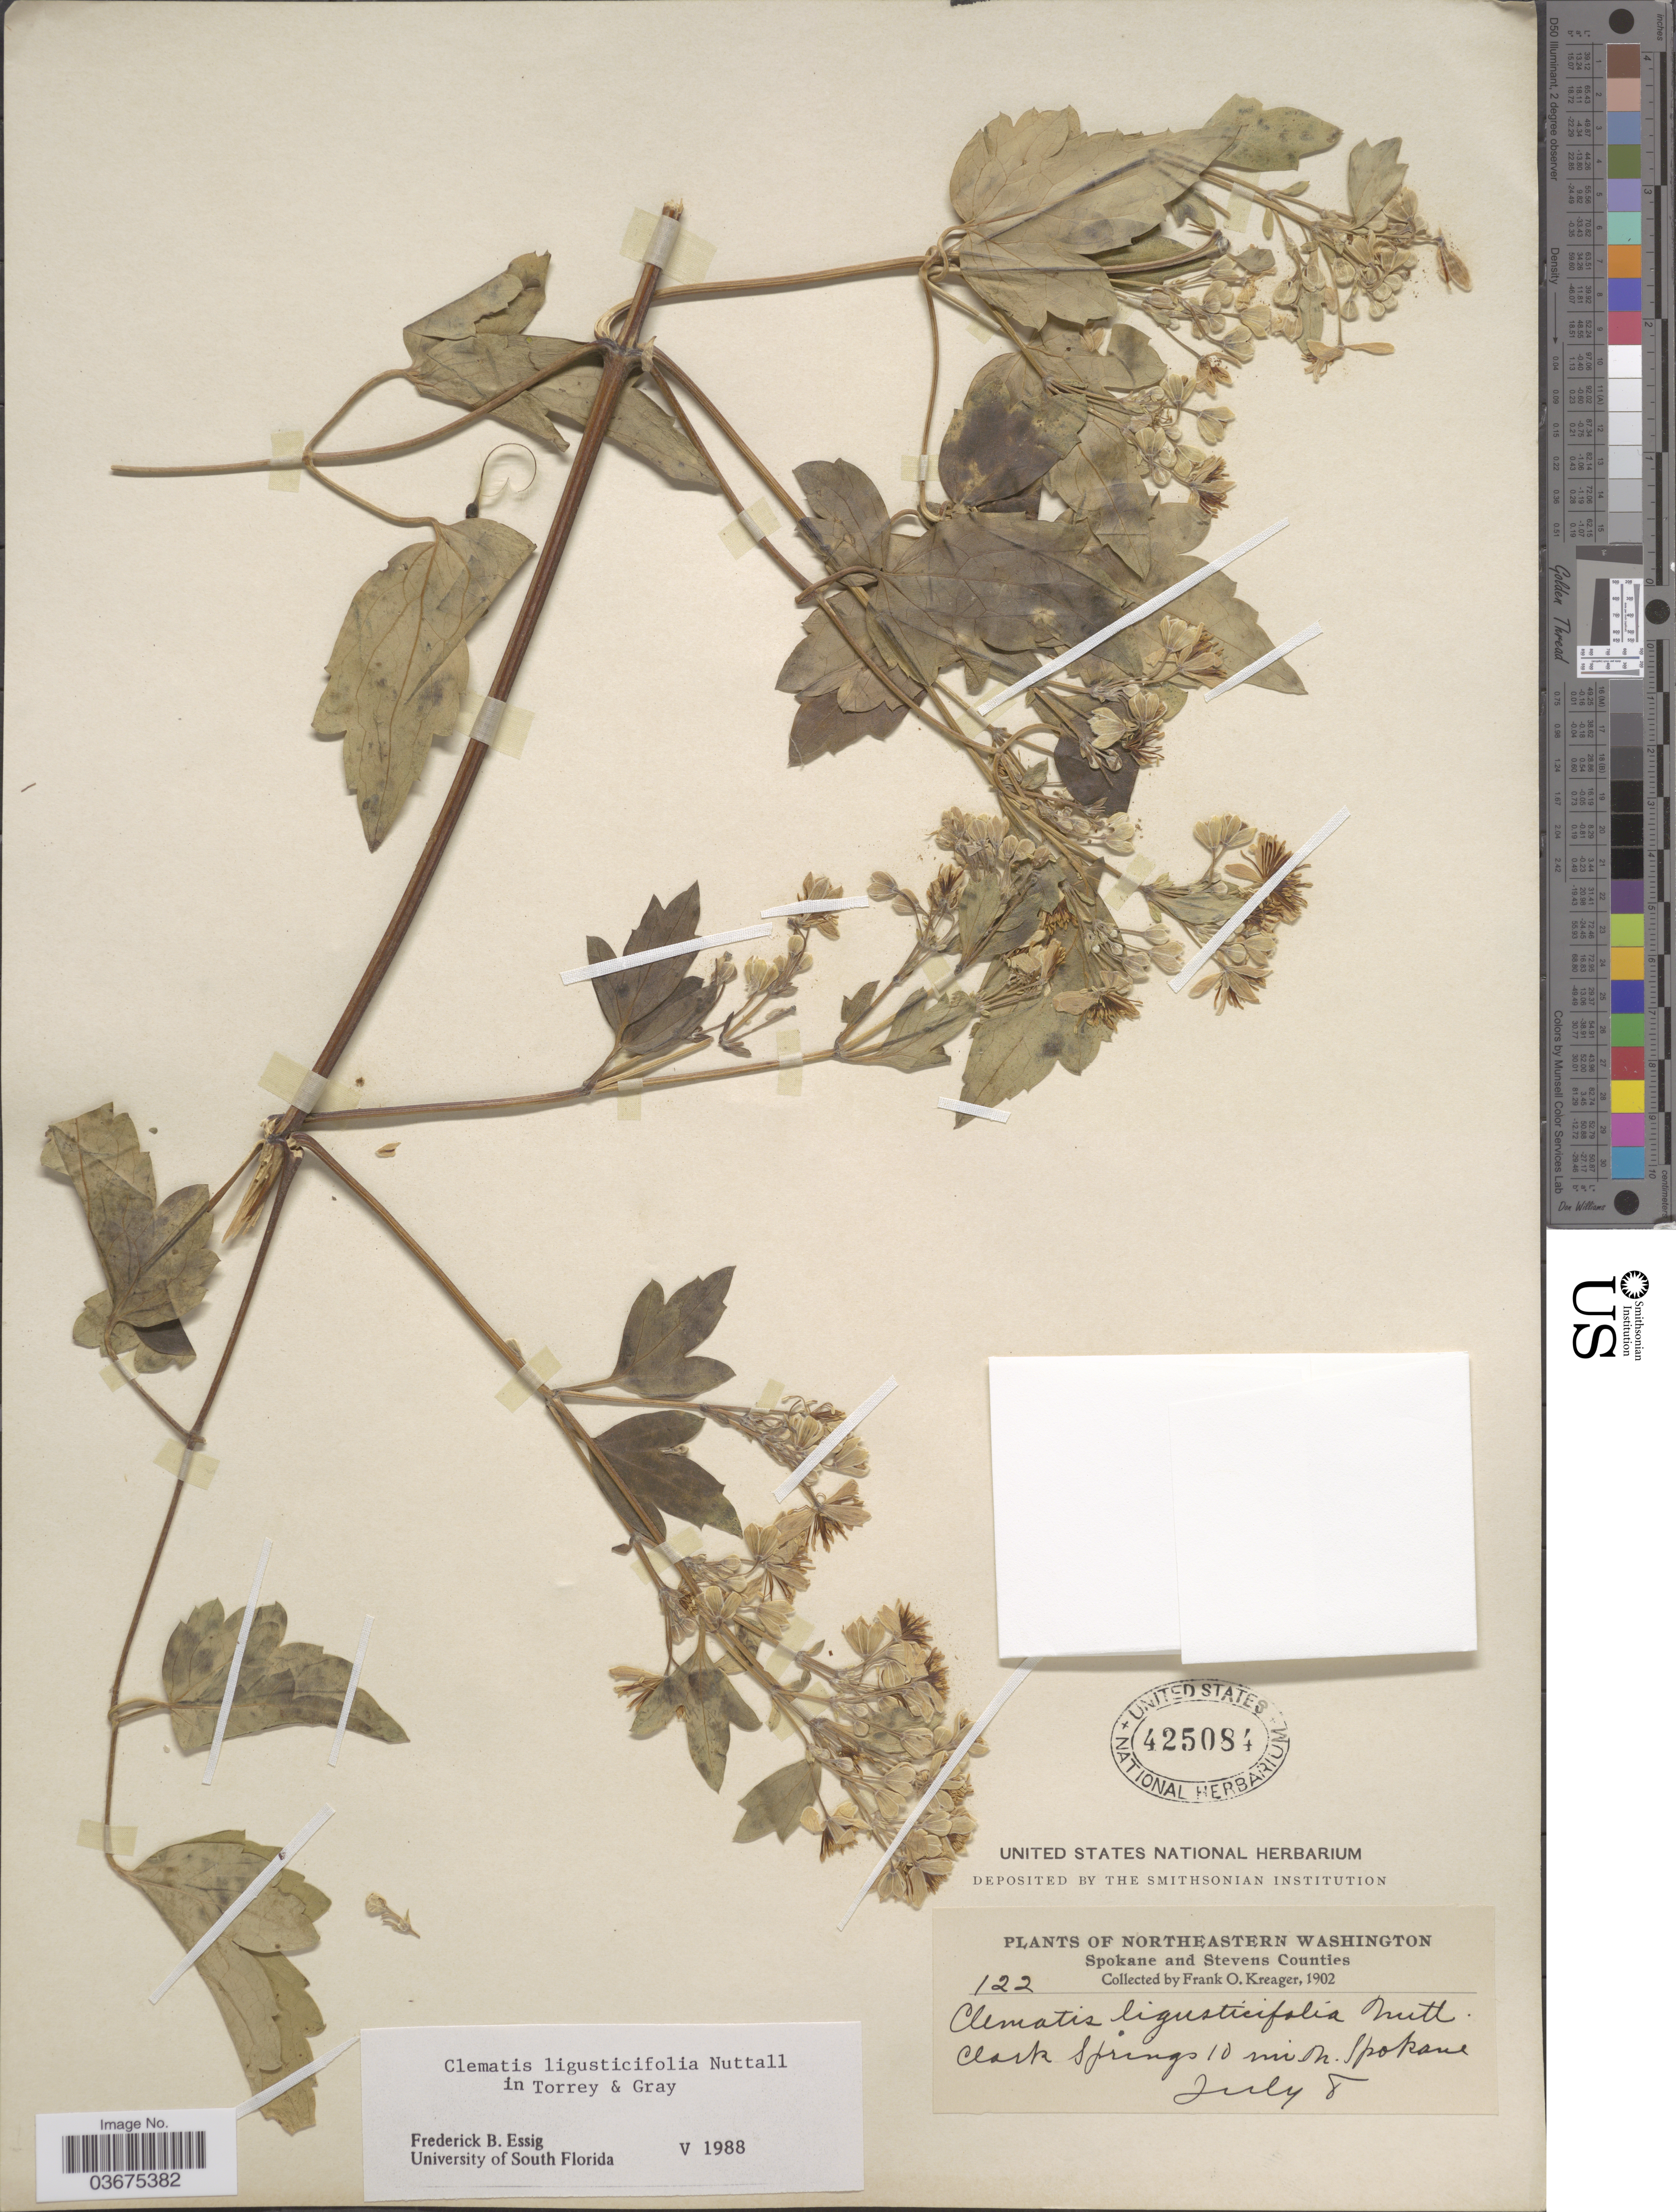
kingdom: Plantae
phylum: Tracheophyta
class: Magnoliopsida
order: Ranunculales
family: Ranunculaceae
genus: Clematis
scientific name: Clematis ligusticifolia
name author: Nutt.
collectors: F. Kreager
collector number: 122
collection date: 1902-07-08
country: United States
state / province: Washington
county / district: Spokane / Stevens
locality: Northeastern Washington. Spokane and Stevens Counties. Clark Springs 10 mi. N. Spokane.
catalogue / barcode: US 425084